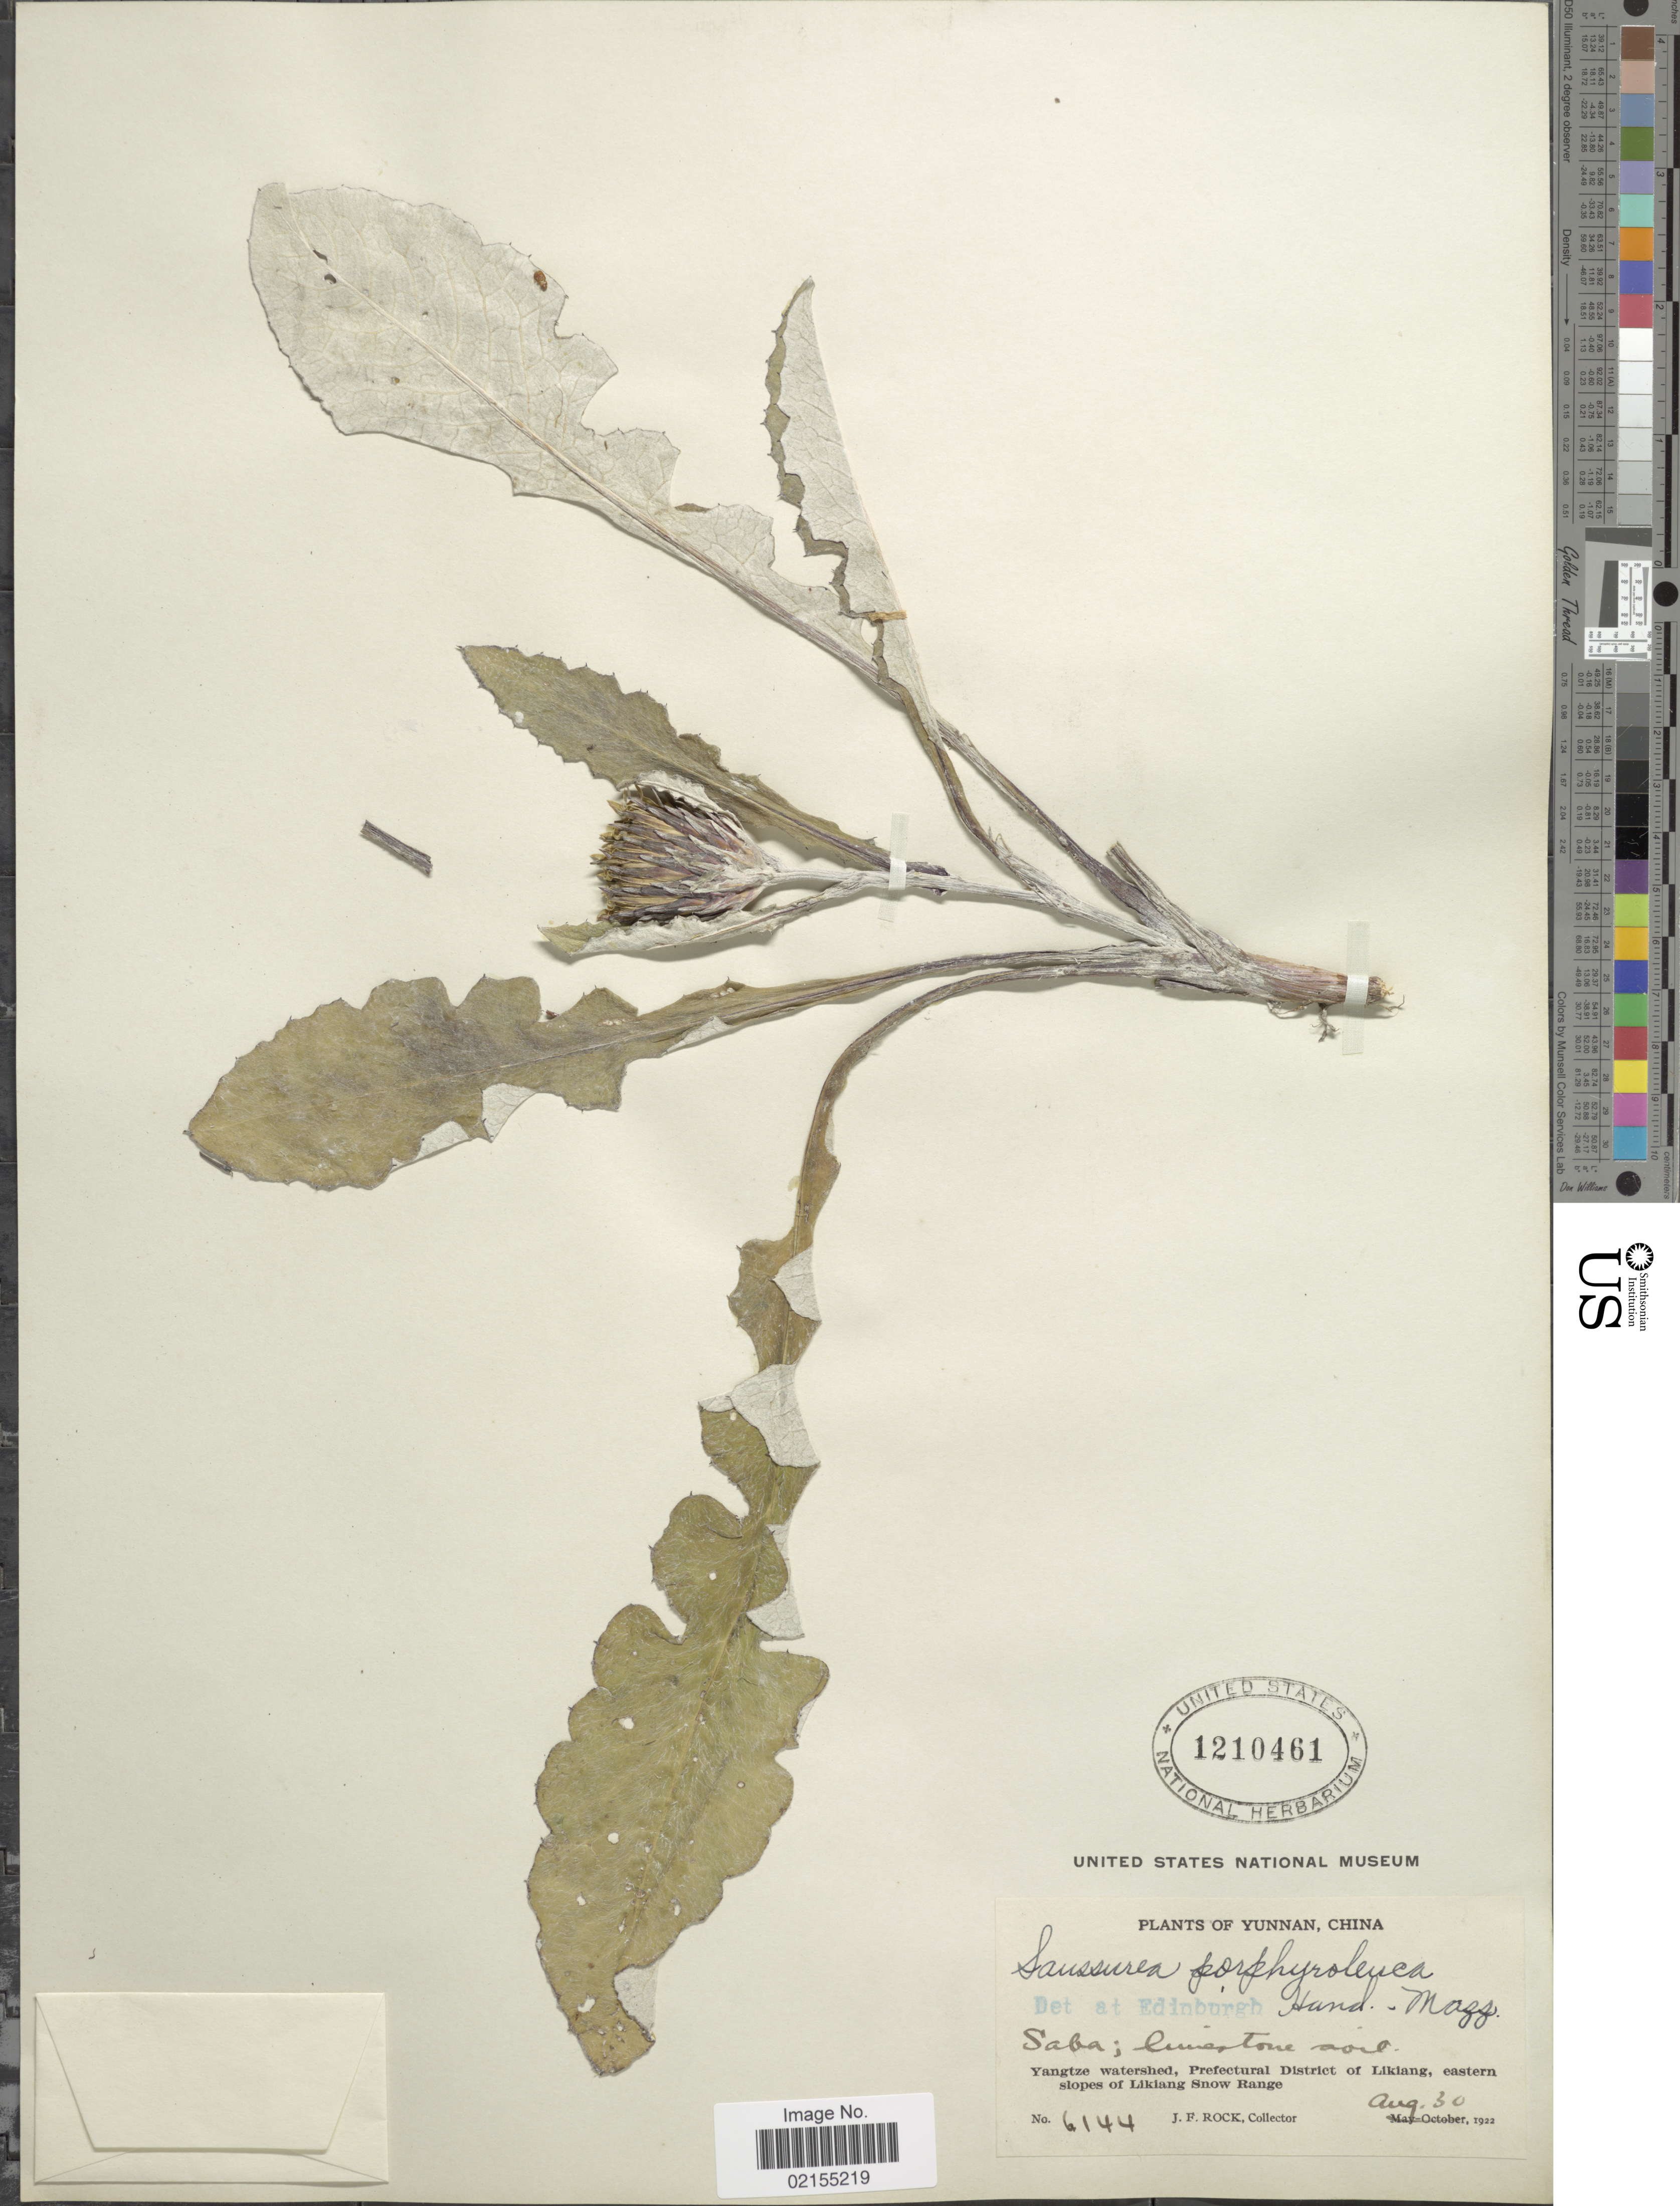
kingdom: Plantae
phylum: Tracheophyta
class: Magnoliopsida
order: Asterales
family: Asteraceae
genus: Saussurea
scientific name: Saussurea porphyroleuca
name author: Hand.-Mazz.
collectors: J. Rock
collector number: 6144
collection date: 1922-08-30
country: China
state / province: Yunnan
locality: Yunnan, China, Saba, Yangtze watershed, Prefectural District of Likiang, eastern slopes of Likiang Snow Range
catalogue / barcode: US 121041